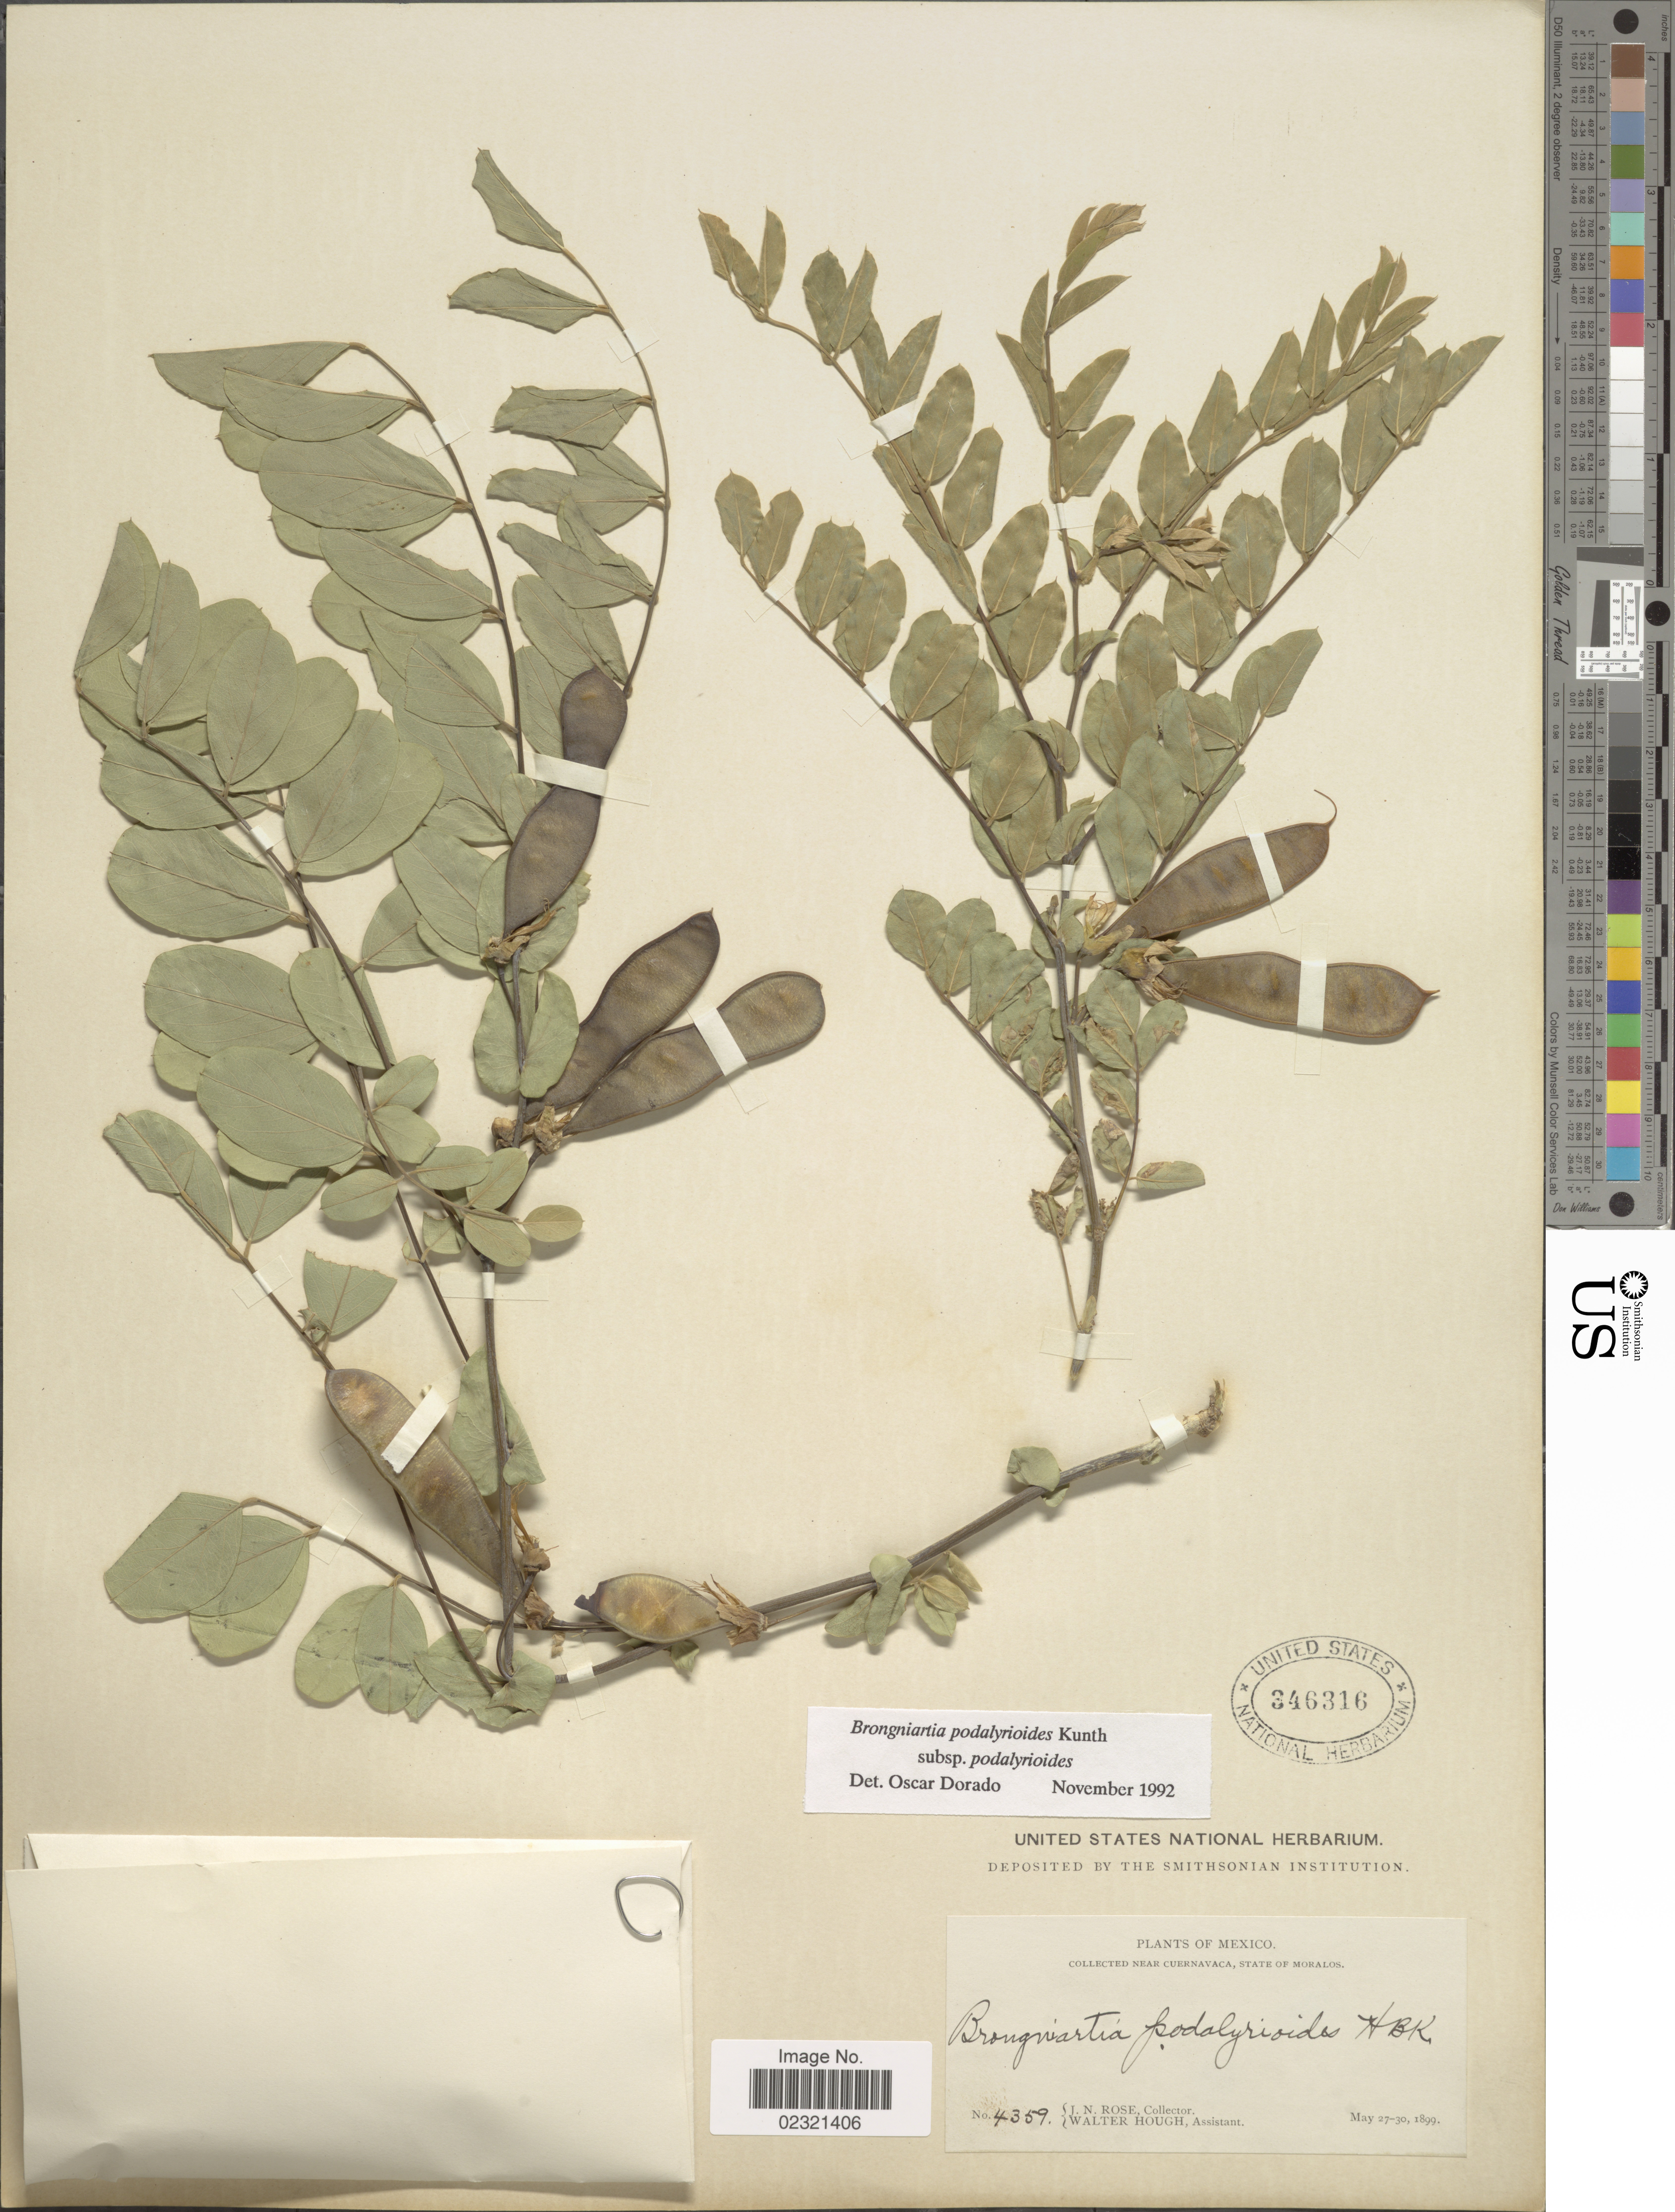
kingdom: Plantae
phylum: Tracheophyta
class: Magnoliopsida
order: Fabales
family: Fabaceae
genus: Brongniartia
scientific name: Brongniartia podalyrioides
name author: Kunth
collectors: J. N. Rose & W. Hough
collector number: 4359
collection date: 1899-05-27/1899-05-30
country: Mexico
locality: Near Cuernavaca, State of Morales.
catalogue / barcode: US 346316